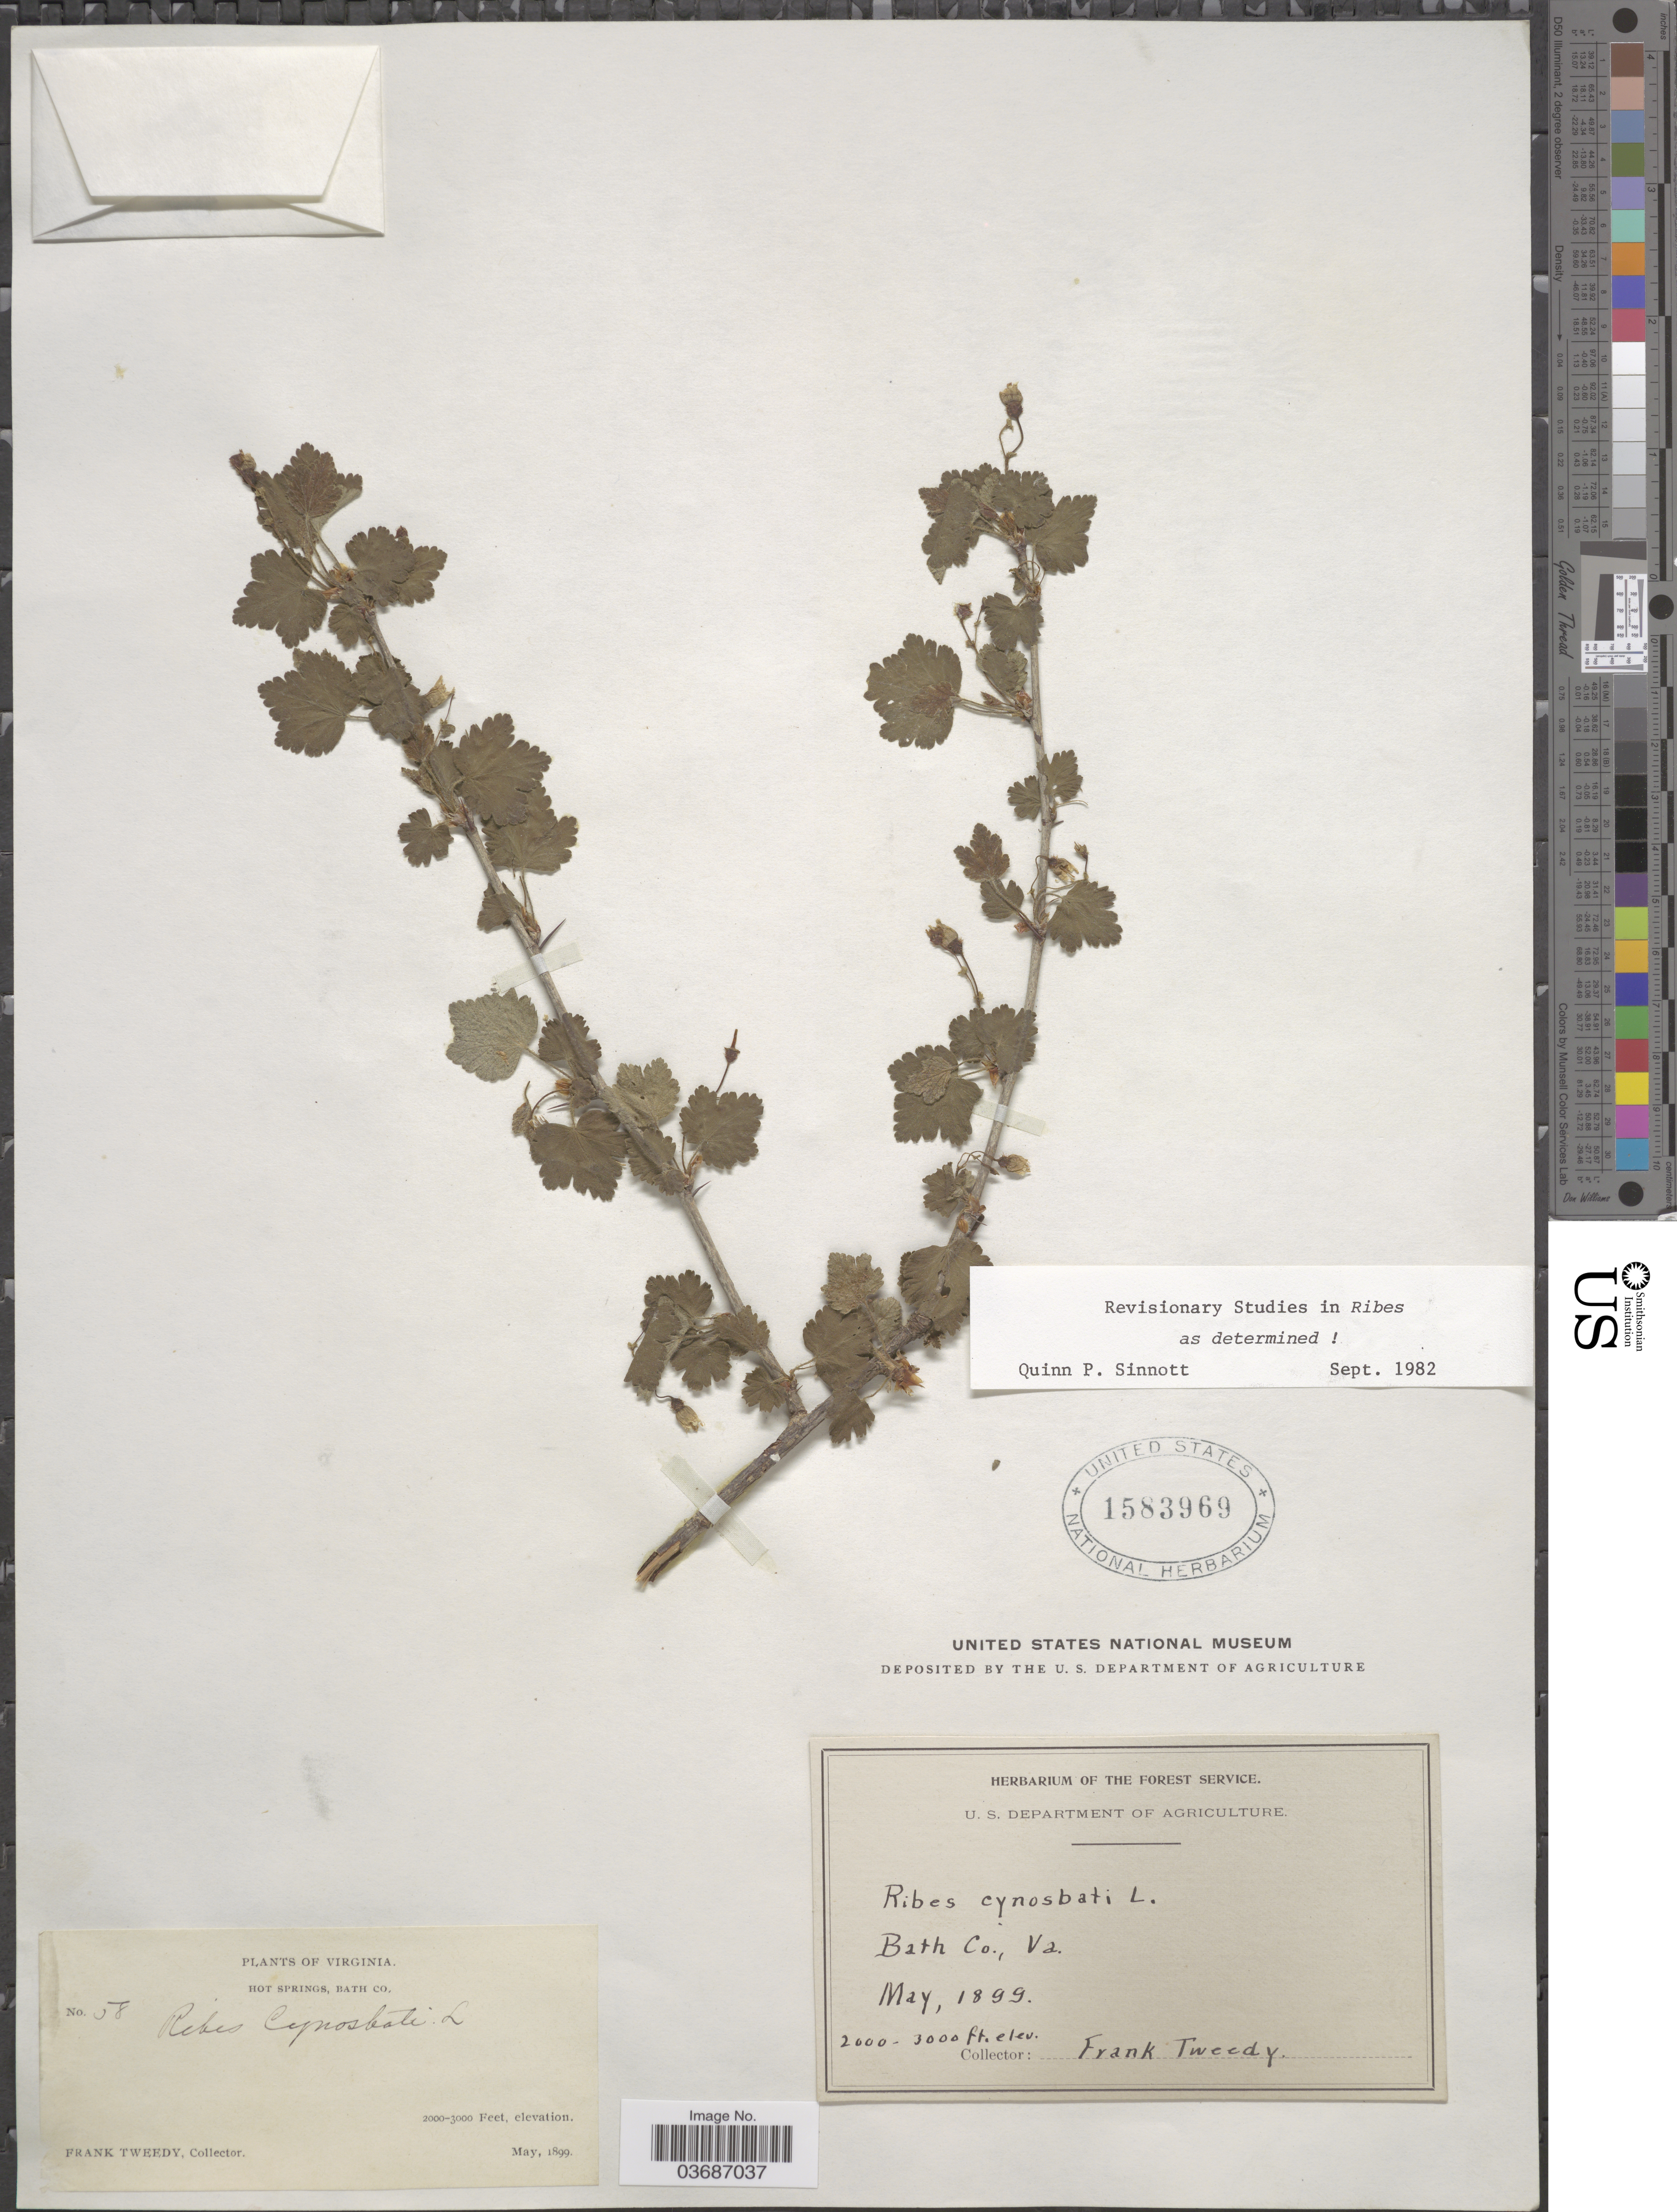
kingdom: Plantae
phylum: Tracheophyta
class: Magnoliopsida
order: Saxifragales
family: Grossulariaceae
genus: Ribes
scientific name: Ribes cynosbati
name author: L.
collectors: F. Tweedy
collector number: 58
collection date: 1899-05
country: United States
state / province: Virginia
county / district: Bath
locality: Hot Springs, Bath Co.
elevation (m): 610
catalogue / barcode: US 1583969